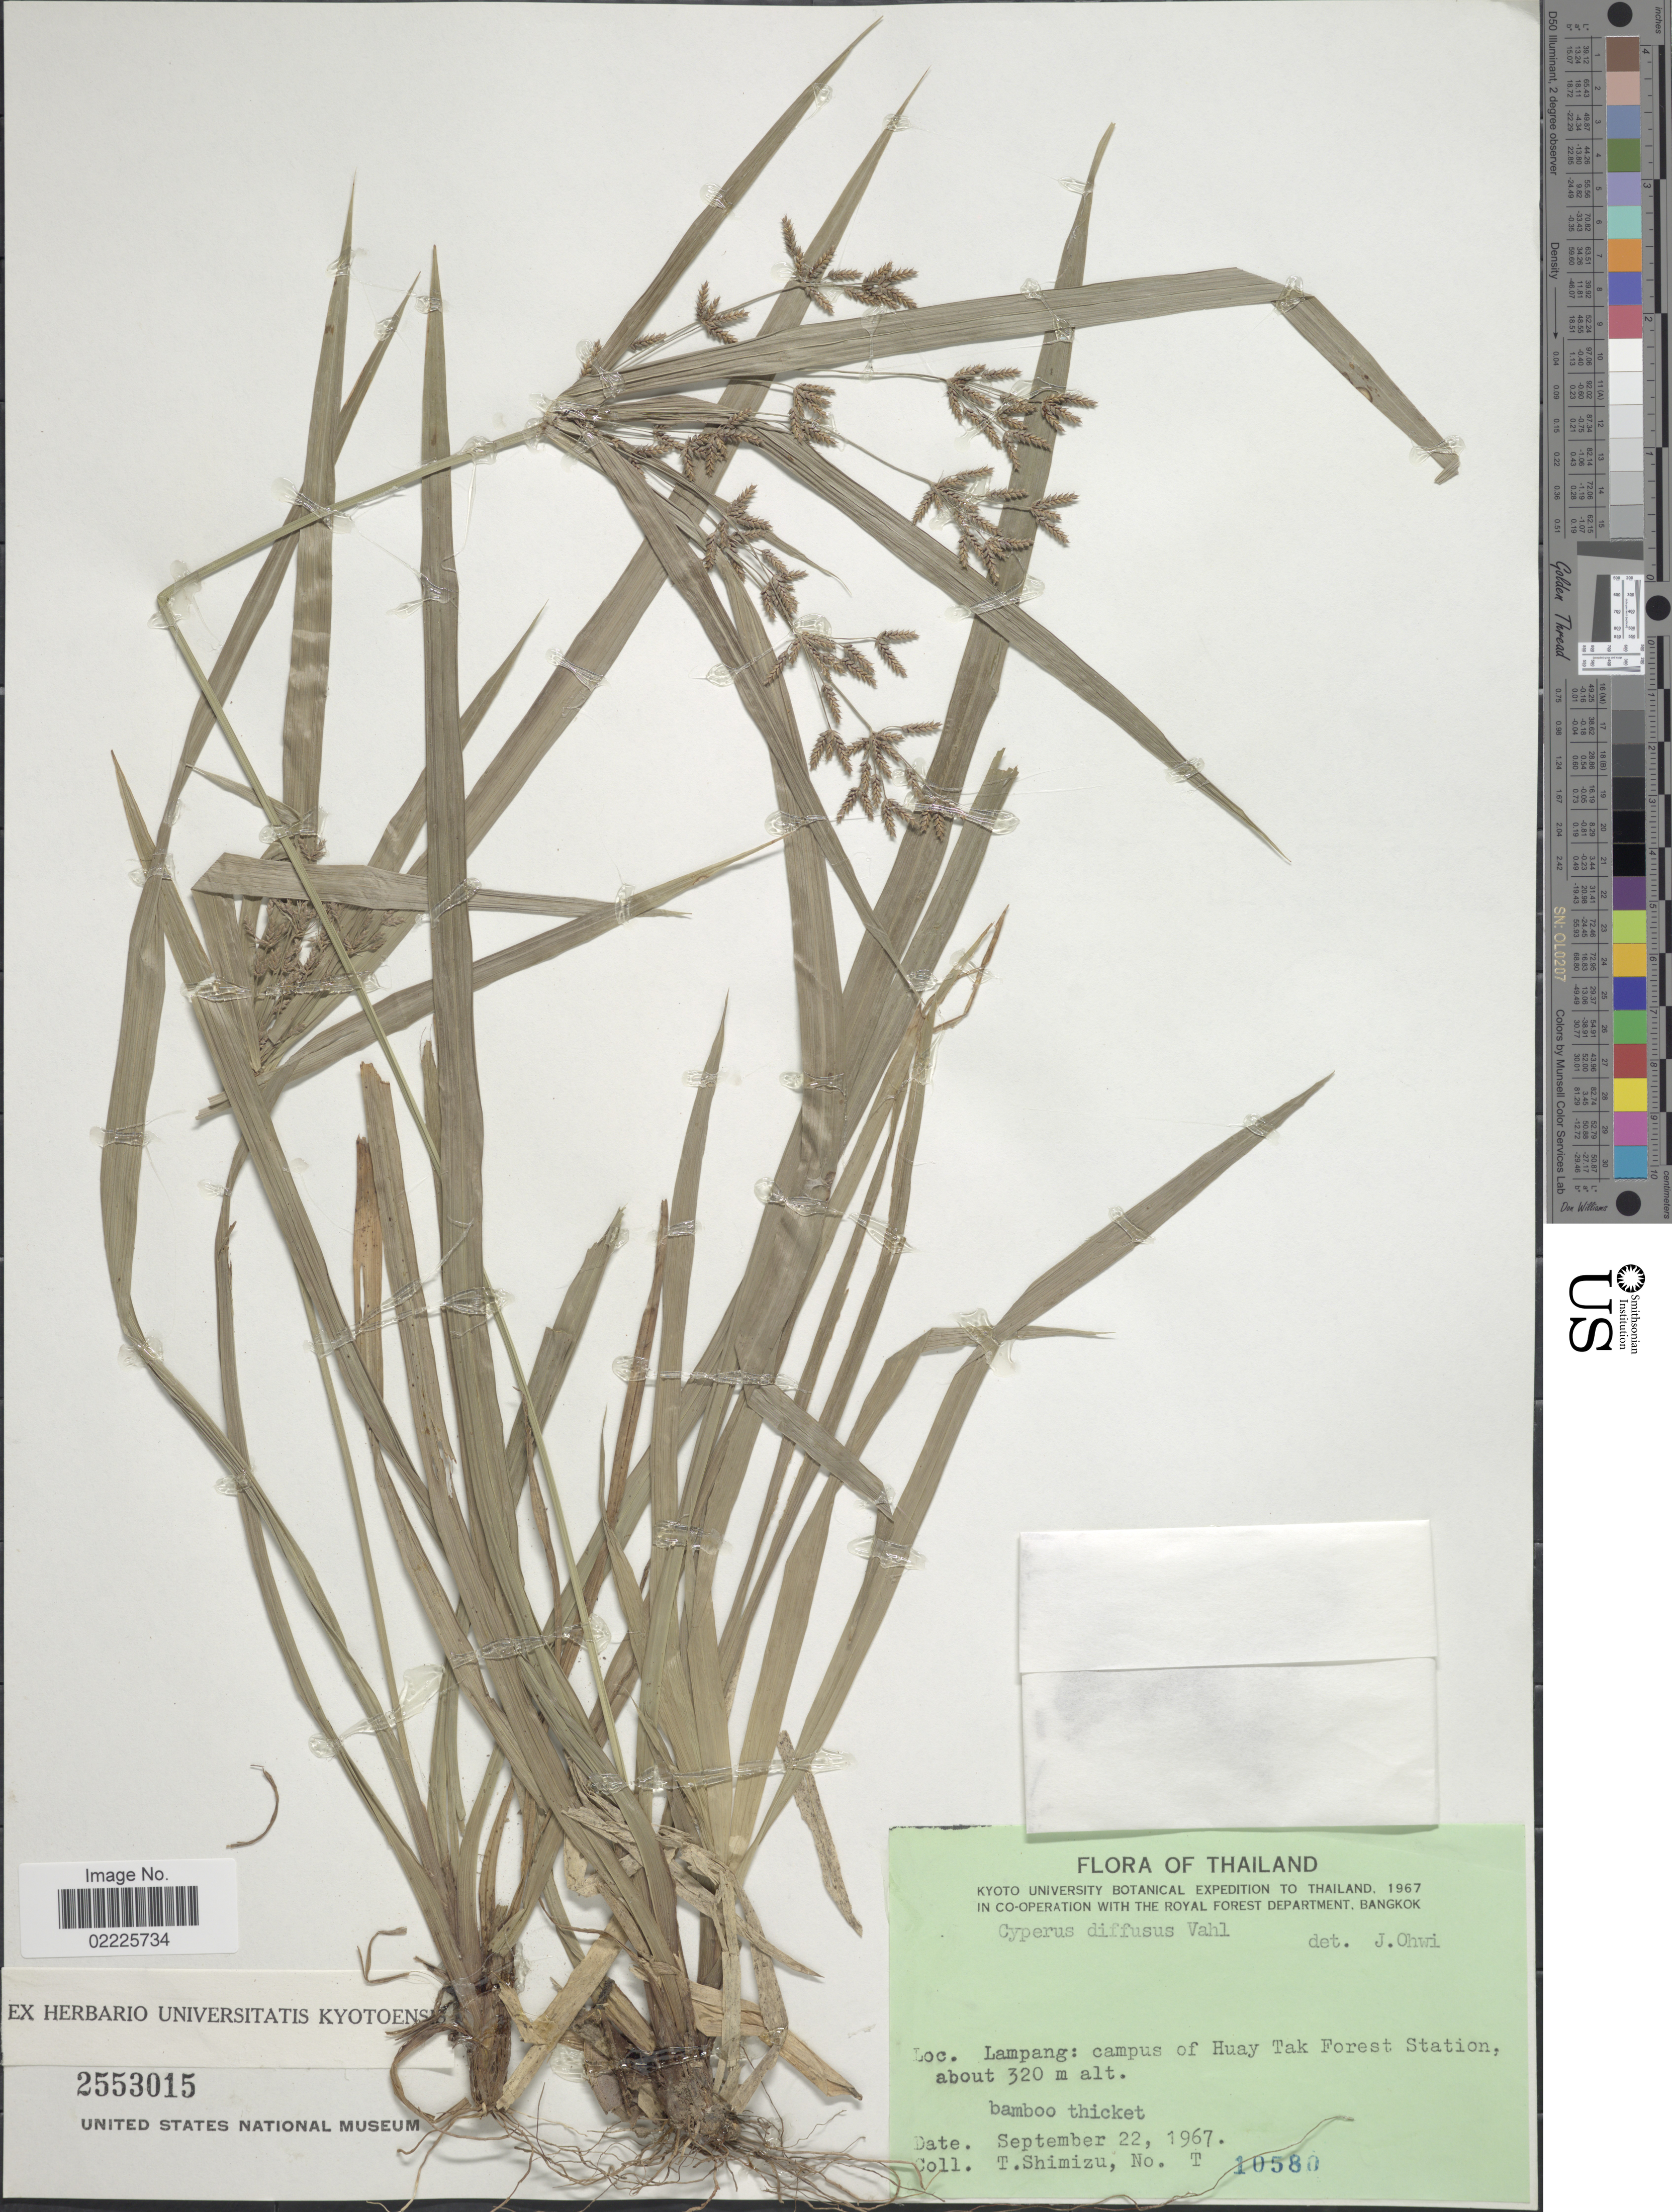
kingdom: Plantae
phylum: Tracheophyta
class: Liliopsida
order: Poales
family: Cyperaceae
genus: Cyperus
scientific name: Cyperus diffusus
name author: Vahl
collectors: T. Shimizu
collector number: T10580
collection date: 1967-09-22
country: Thailand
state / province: Lampang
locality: Campus of Huay Tak Forest Station, bamboo thicket.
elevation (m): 320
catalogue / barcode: US 2553015